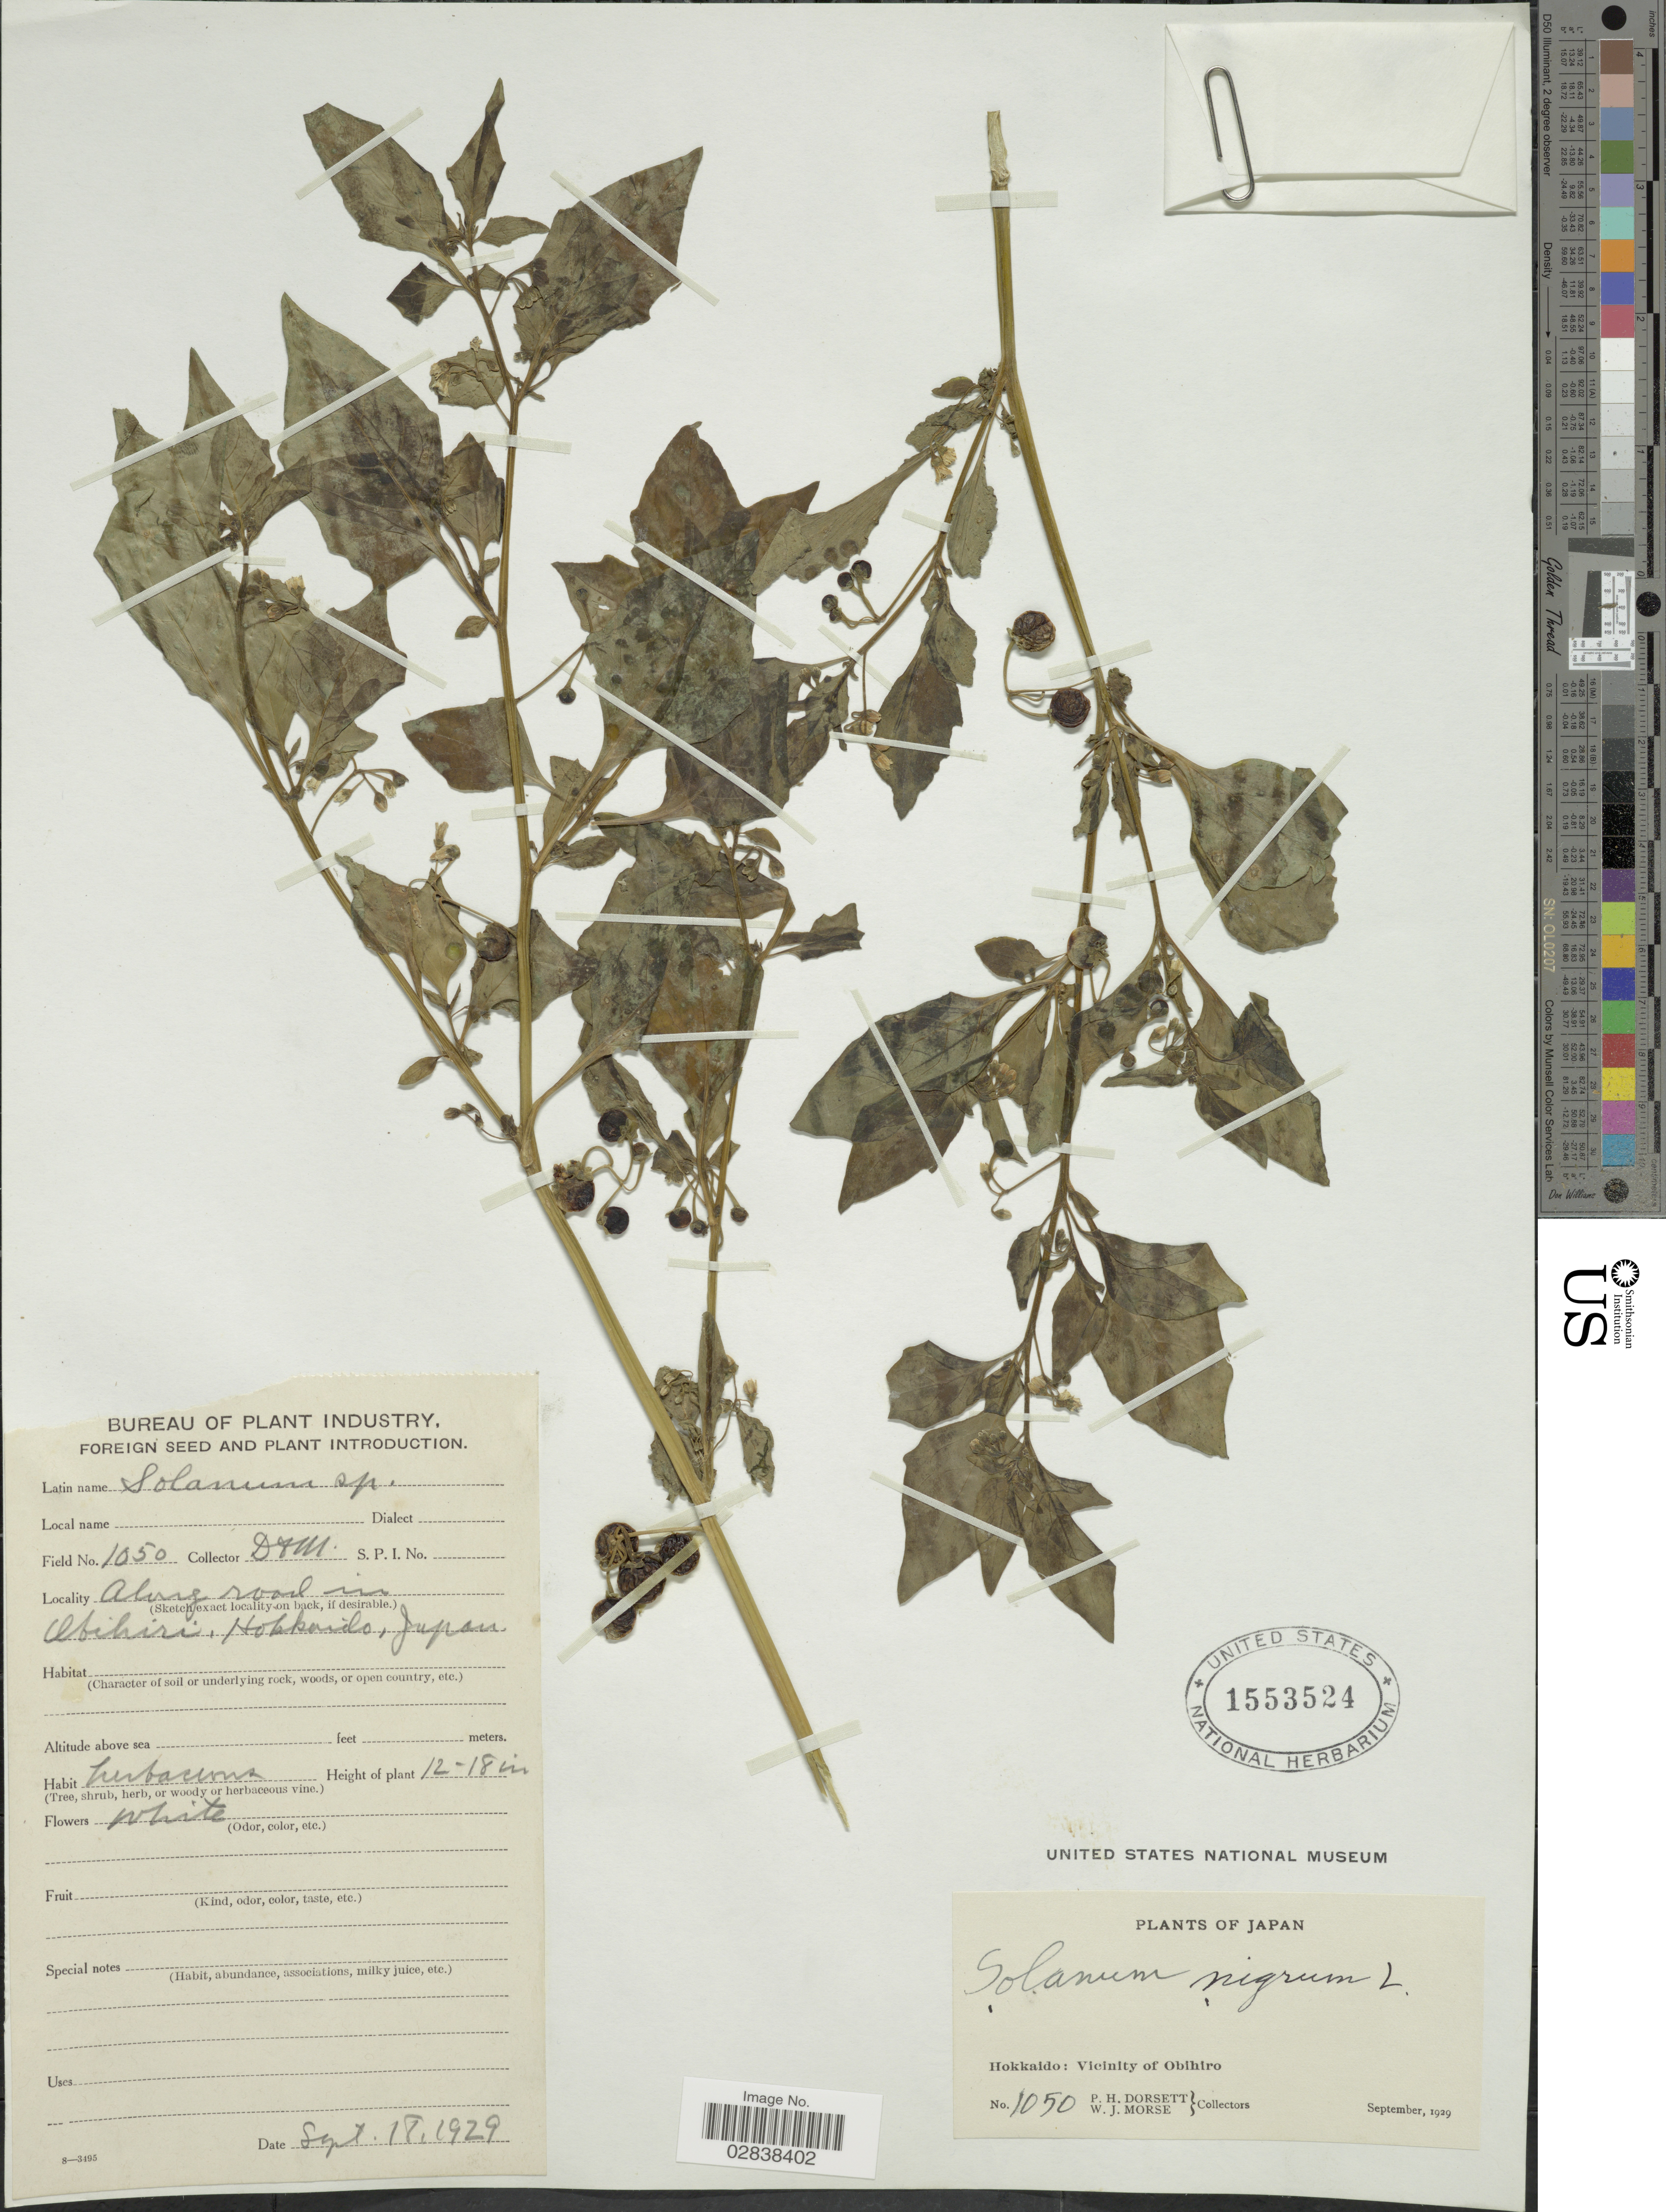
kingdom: Plantae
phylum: Tracheophyta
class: Magnoliopsida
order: Solanales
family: Solanaceae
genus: Solanum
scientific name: Solanum nigrum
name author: L.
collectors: P. H. Dorsett & W. J. Morse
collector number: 1050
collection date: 1929-09-18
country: Japan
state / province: Hokkaidō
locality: Vicinity of Obihiro, Along road in Obihiro.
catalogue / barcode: US 1553524